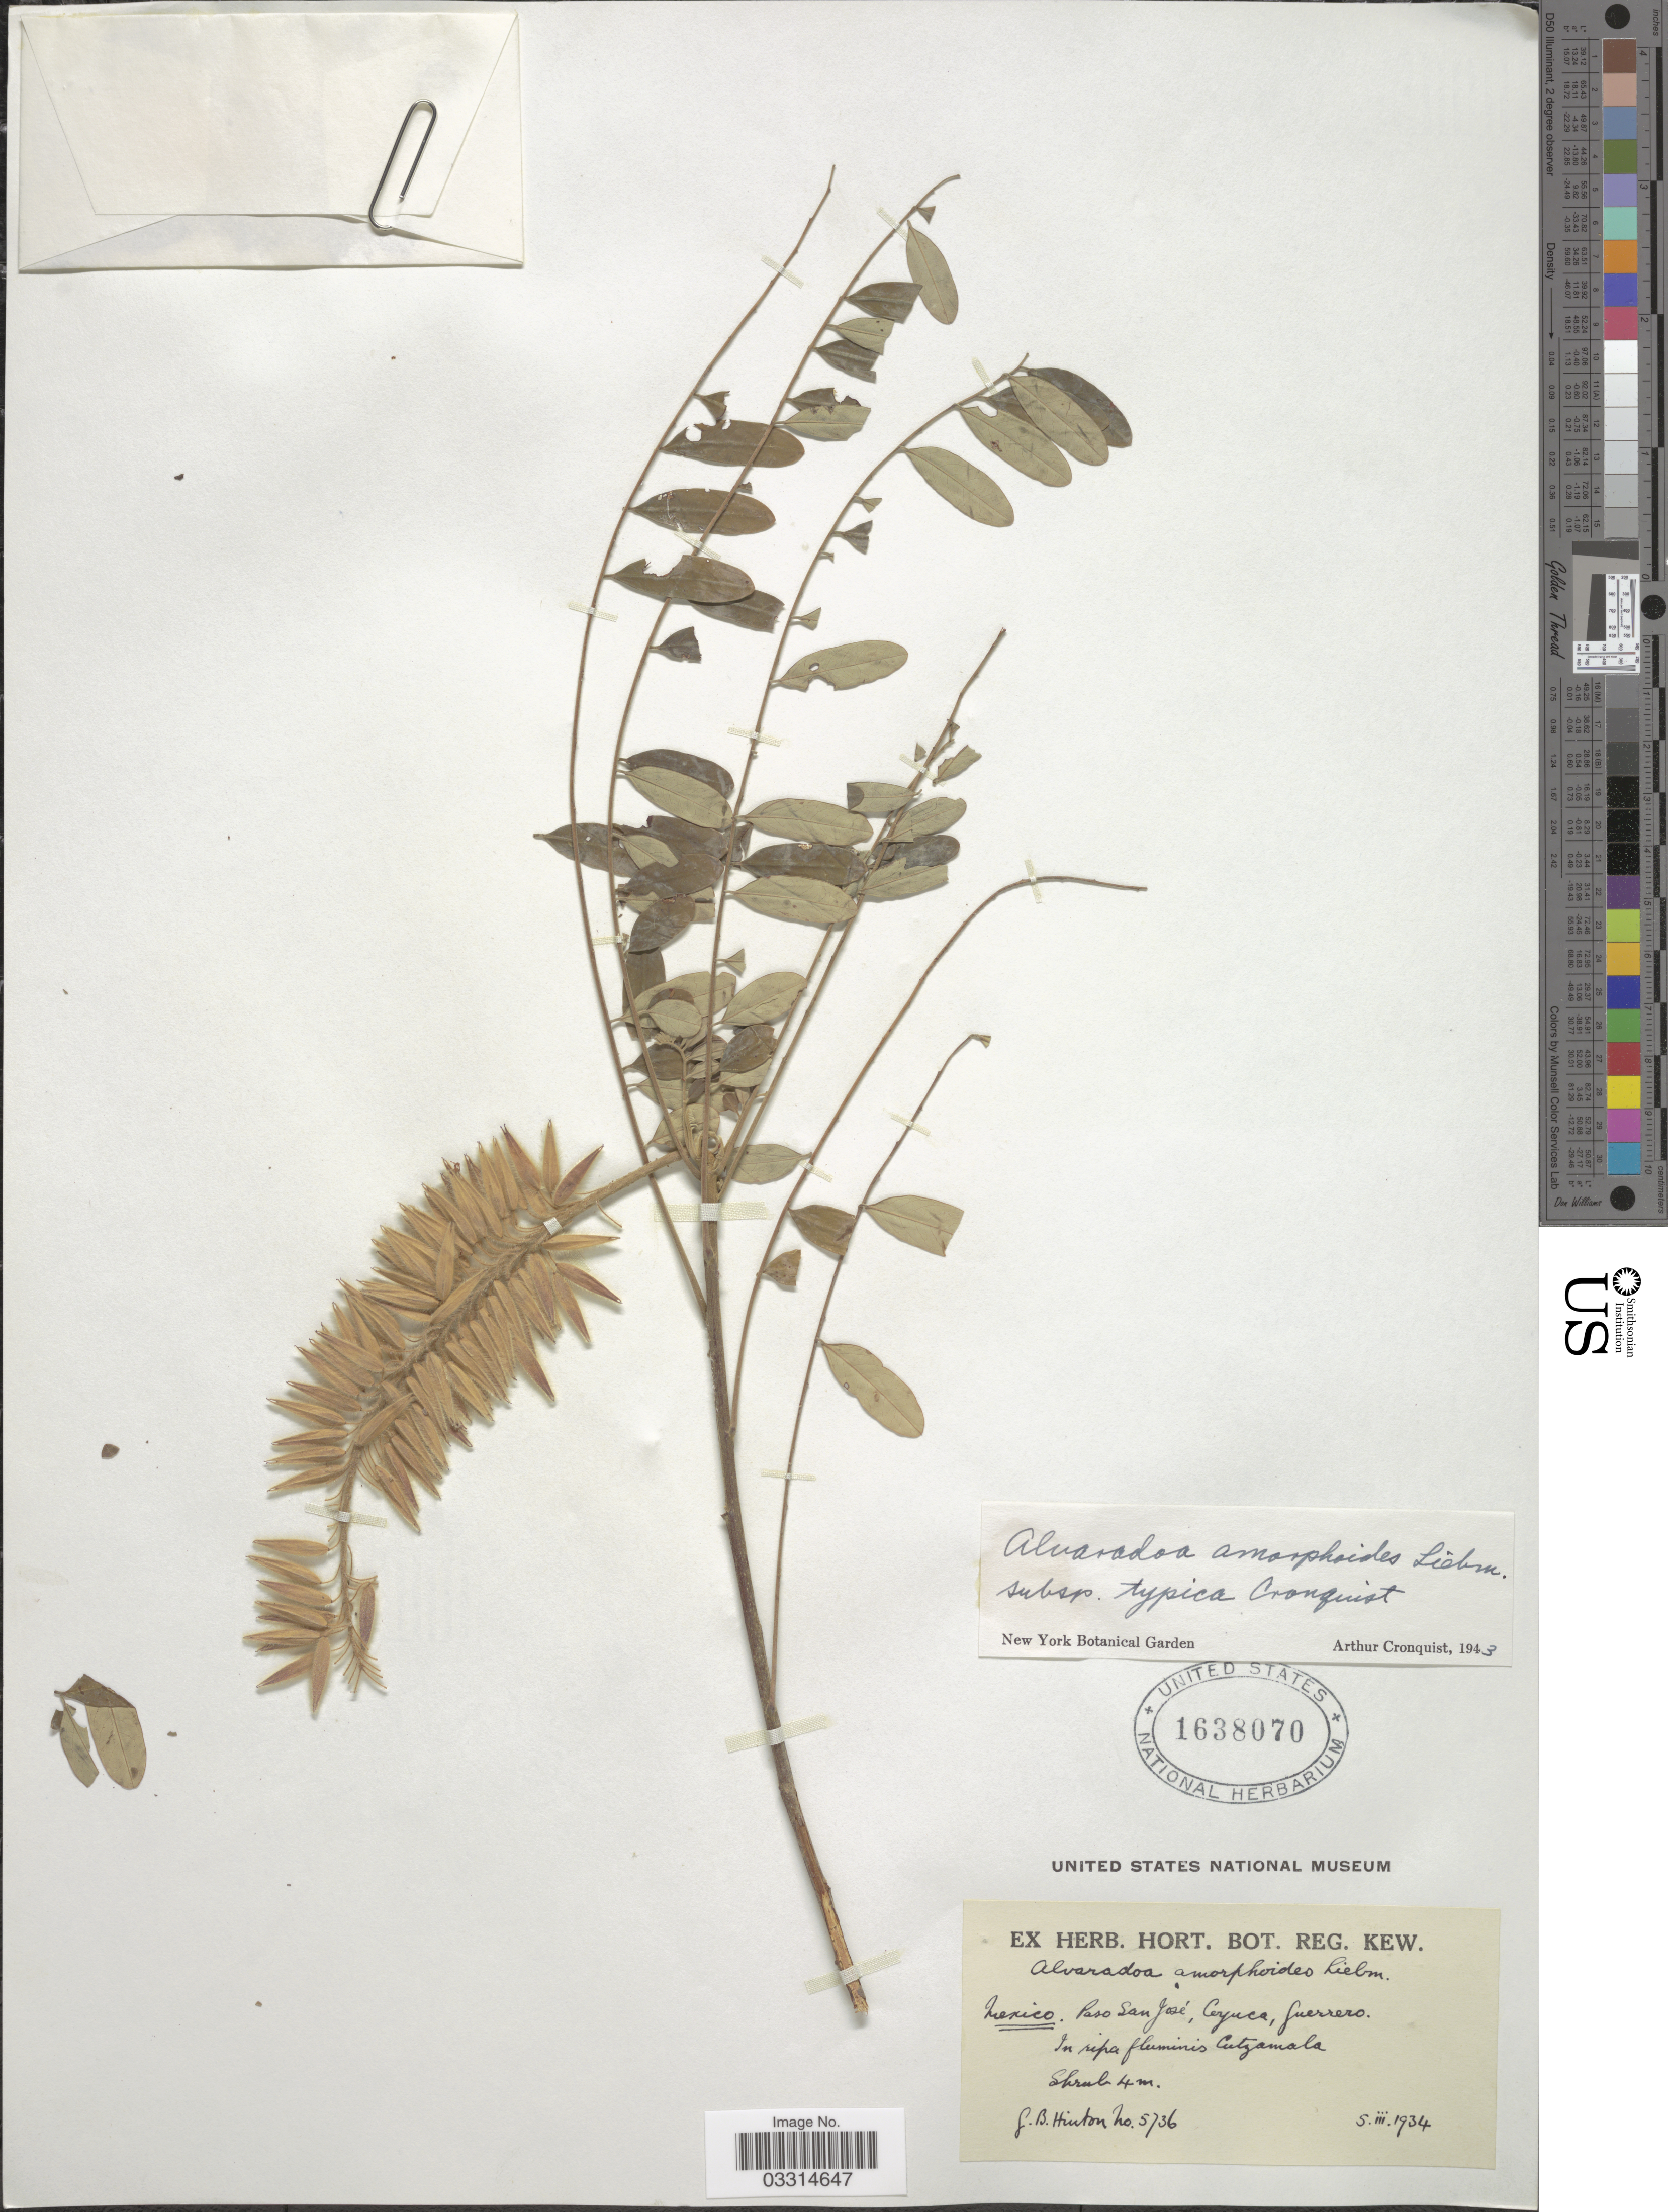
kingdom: Plantae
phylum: Tracheophyta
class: Magnoliopsida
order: Picramniales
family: Picramniaceae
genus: Alvaradoa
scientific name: Alvaradoa amorphoides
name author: Liebm.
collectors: G. B. Hinton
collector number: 5736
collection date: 1934-03-05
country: Mexico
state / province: Guerrero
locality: Paso San José, Coyuca. In ripa fluminis Cutzamala.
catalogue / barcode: US 1638070